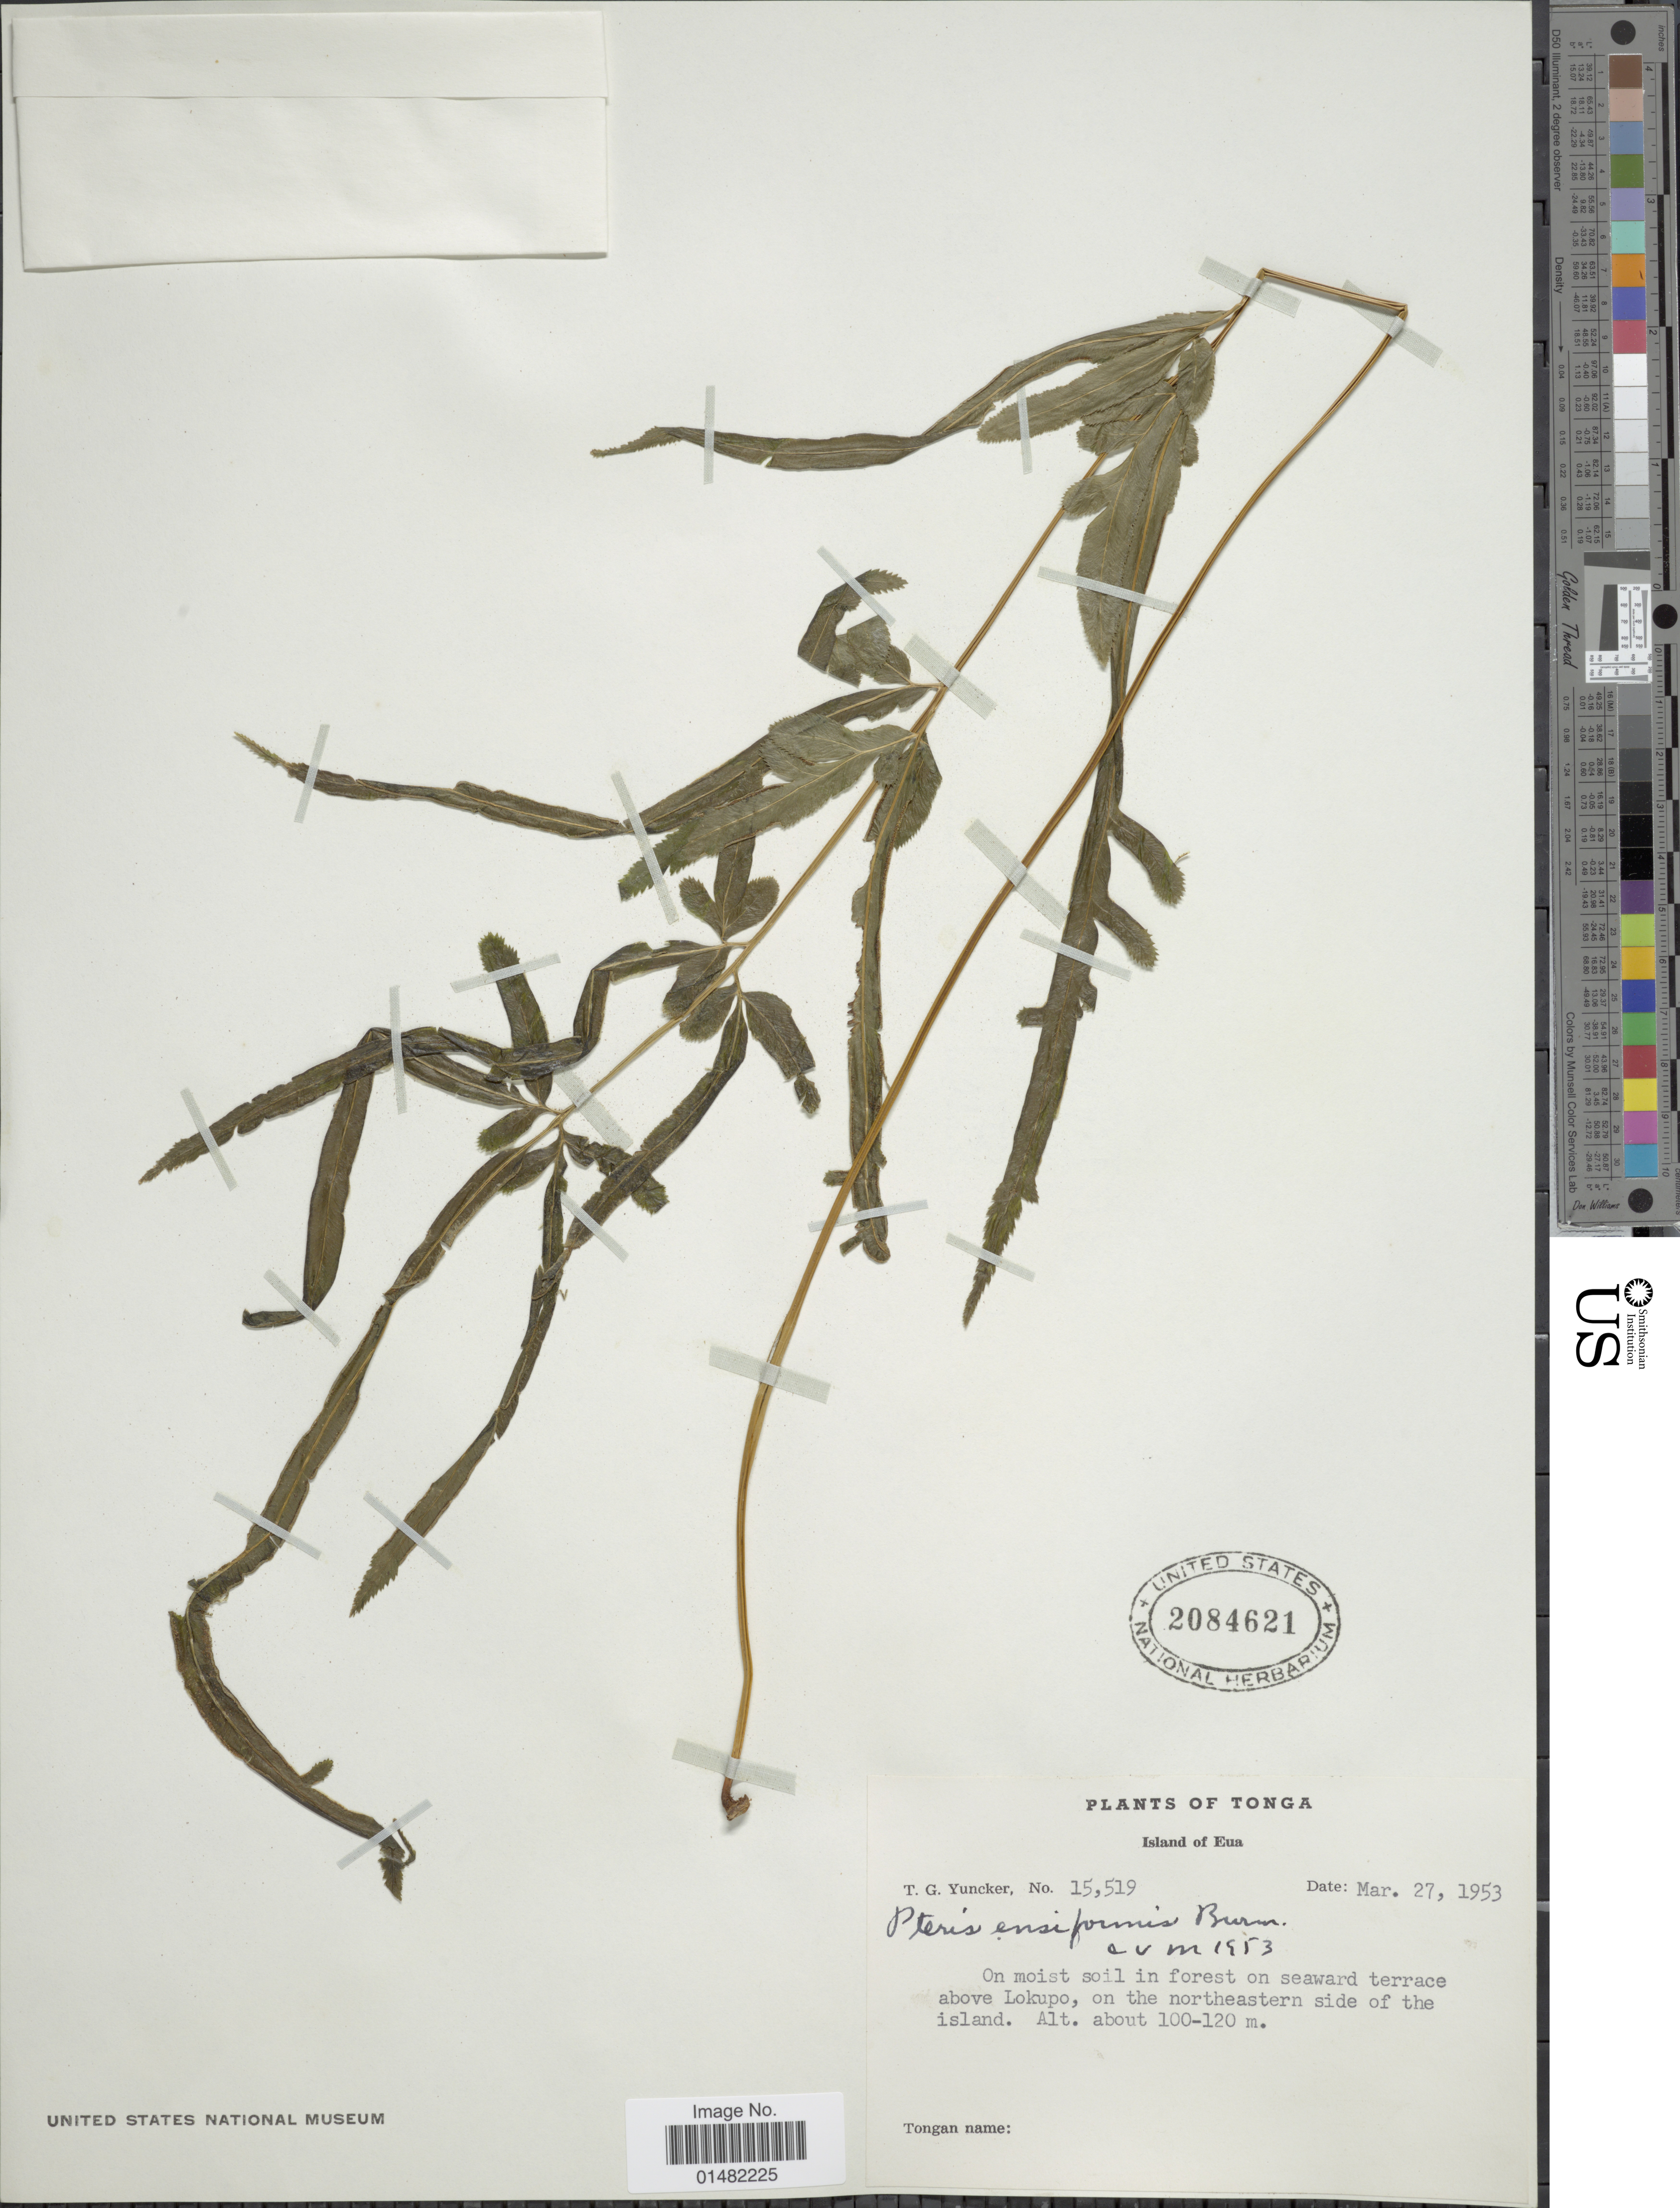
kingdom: Plantae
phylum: Tracheophyta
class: Polypodiopsida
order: Polypodiales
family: Pteridaceae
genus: Pteris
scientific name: Pteris ensiformis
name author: Burm. f.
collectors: T. G. Yuncker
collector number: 15519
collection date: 1953-03-27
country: Tonga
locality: Island of Eua, on moist soil in forest on seaward terrace above Lokupo, on the northeastern side of the island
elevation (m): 100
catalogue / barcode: US 2084621